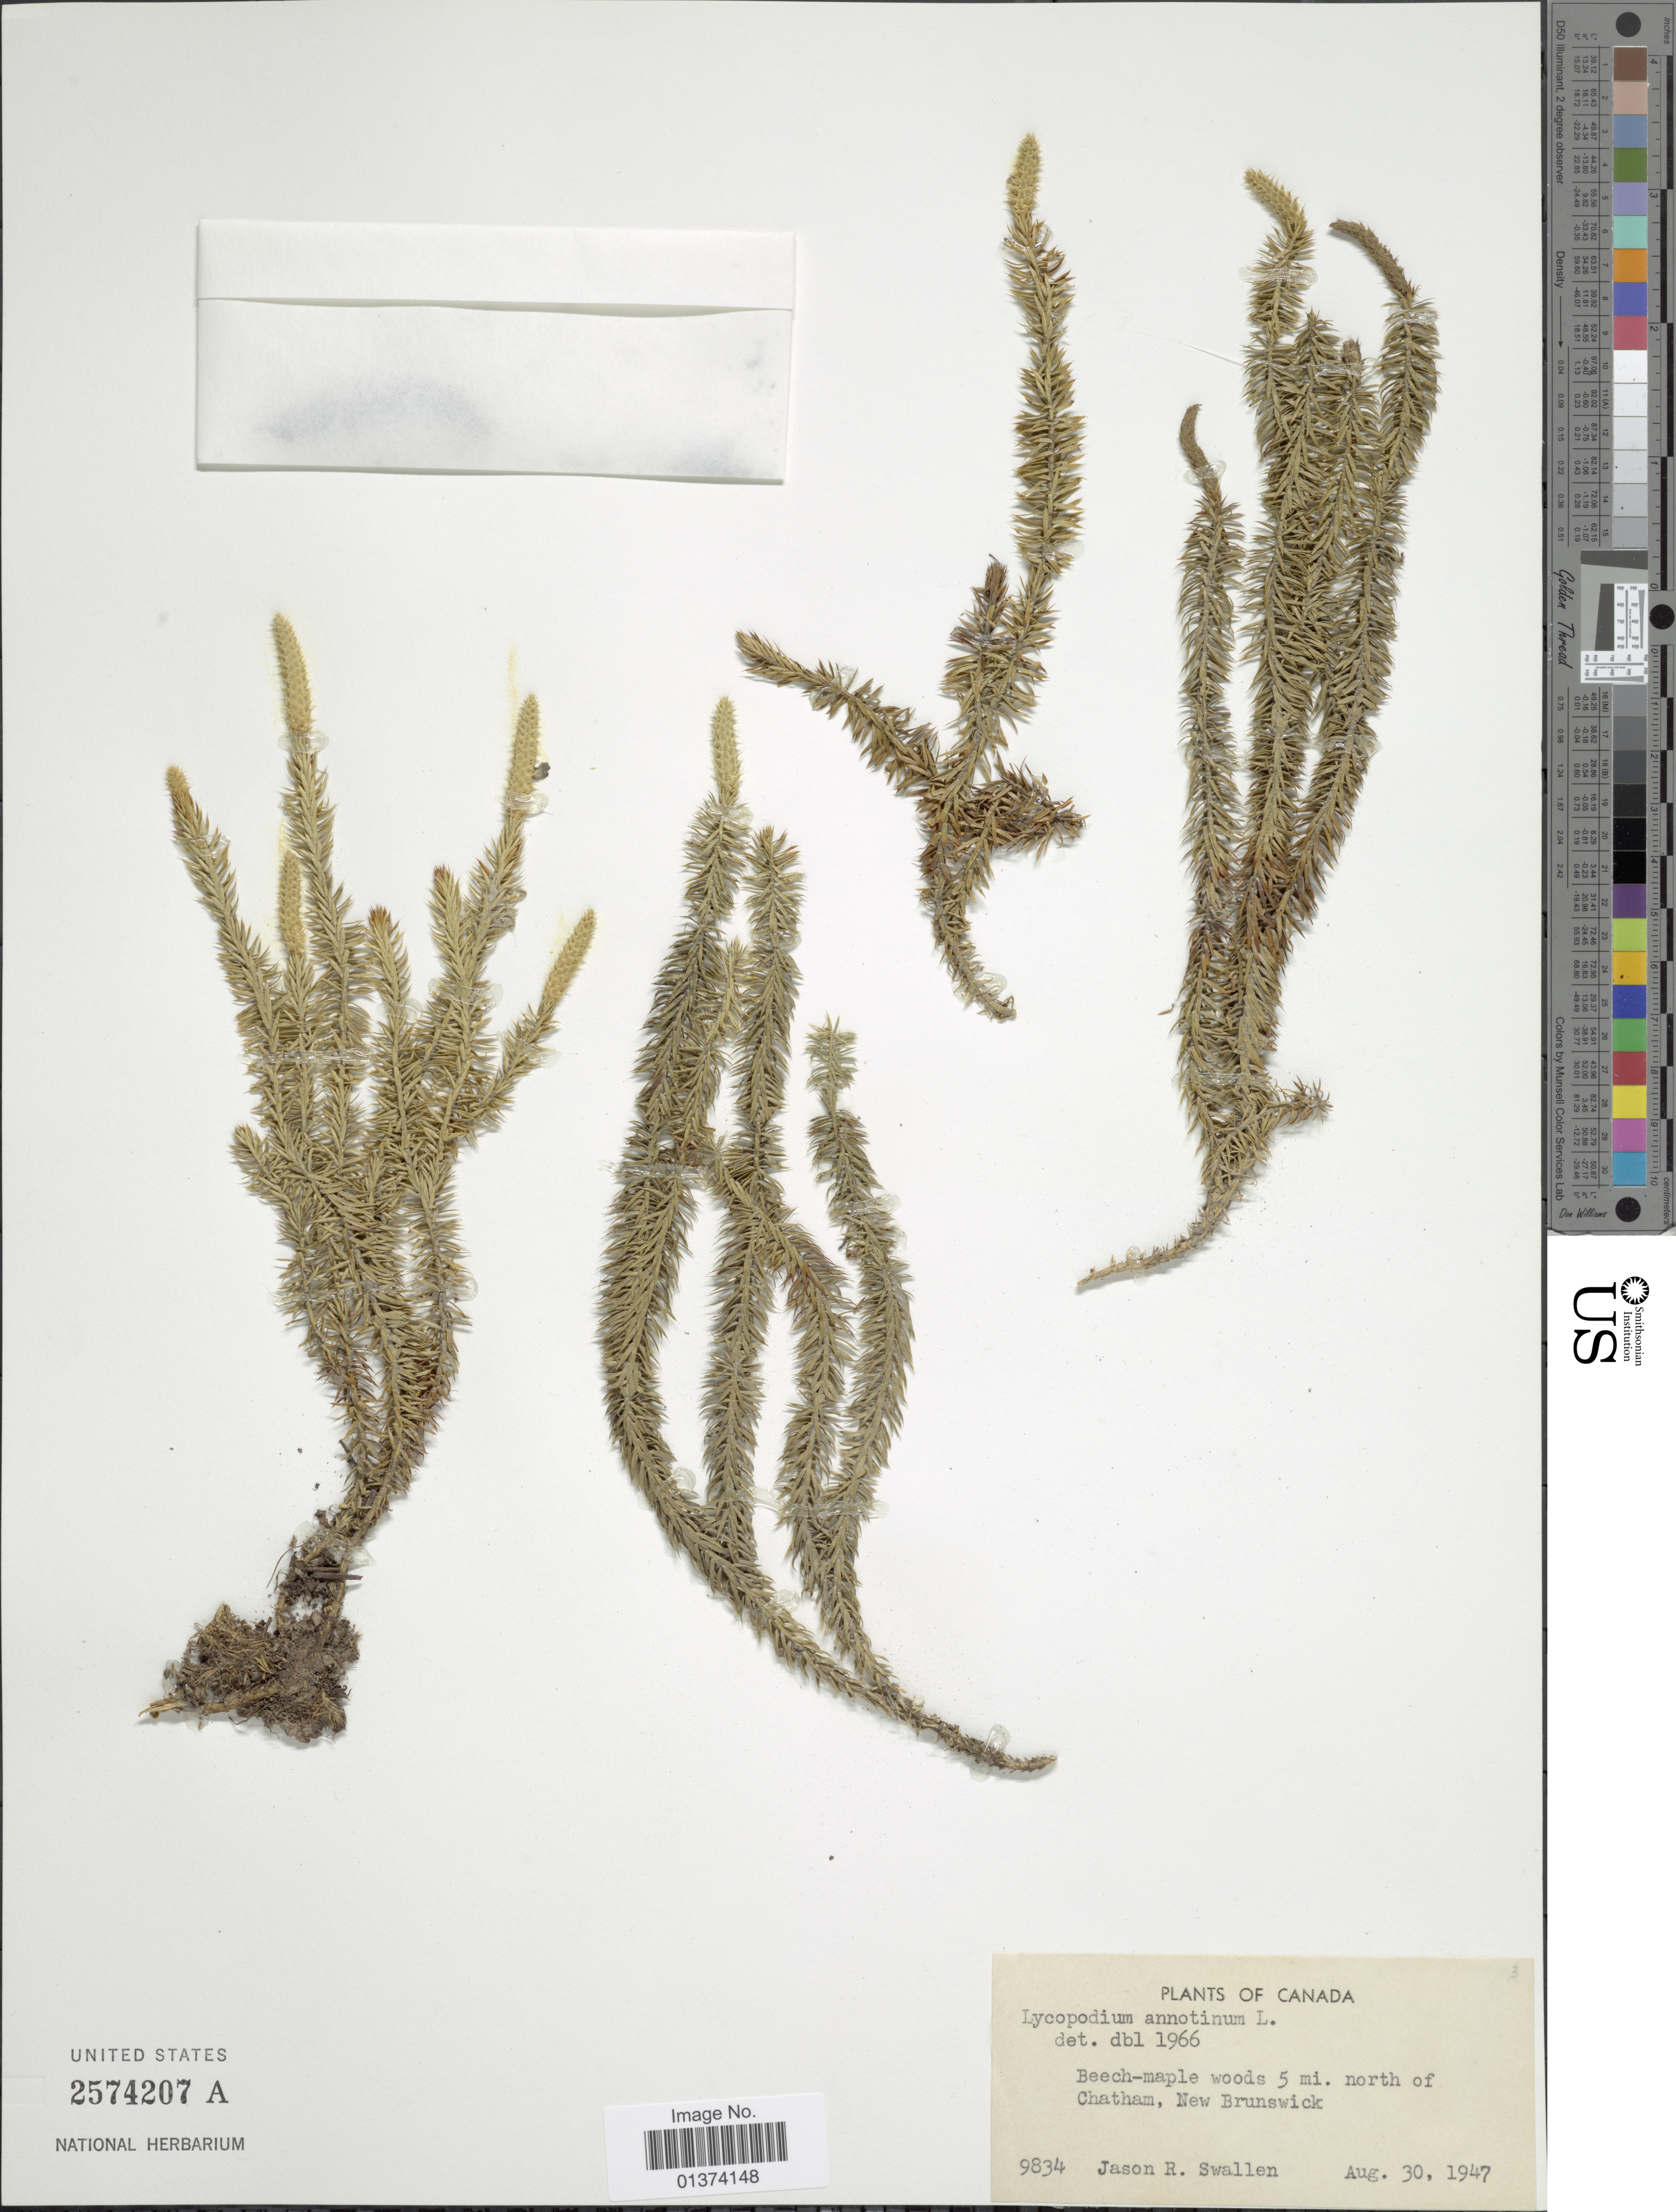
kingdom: Plantae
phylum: Tracheophyta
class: Lycopodiopsida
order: Lycopodiales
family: Lycopodiaceae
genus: Spinulum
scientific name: Spinulum annotinum subsp. annotinum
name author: (L.) A. Haines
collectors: J. R. Swallen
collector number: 9834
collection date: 1947-08-30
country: Canada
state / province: New Brunswick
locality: Beech-maple woods 5 mi. north of Chatham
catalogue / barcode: US 2574207A